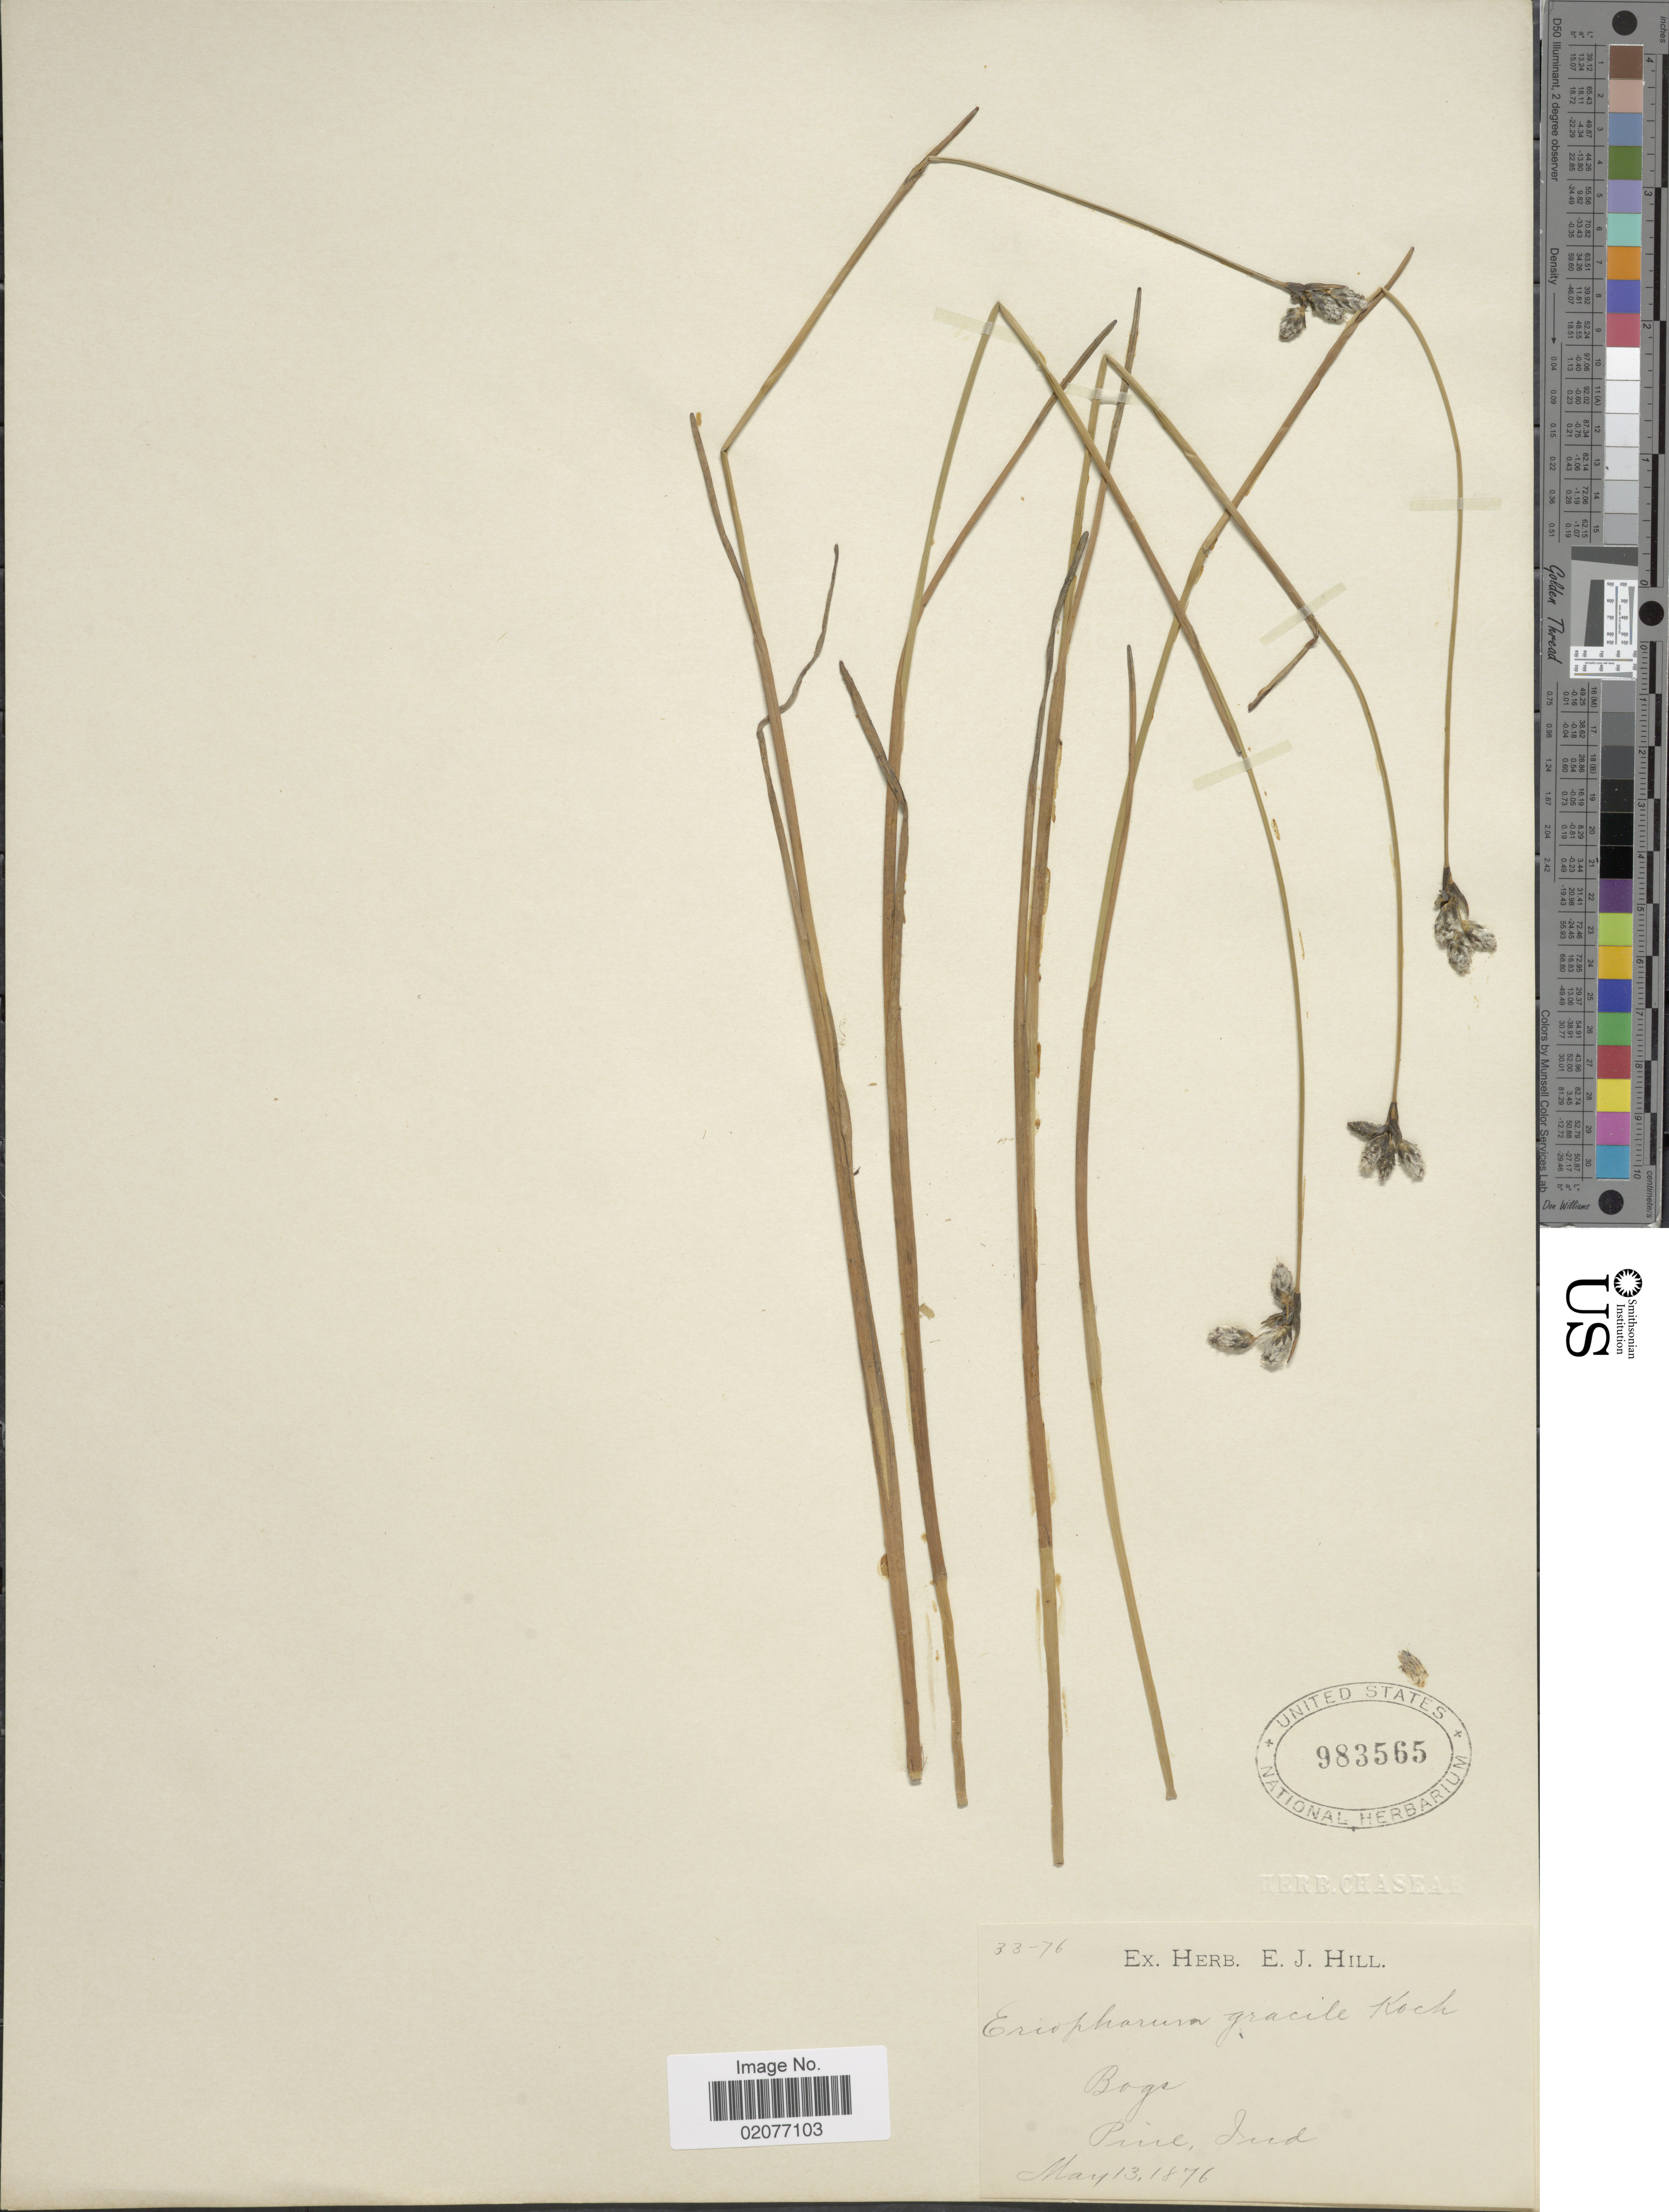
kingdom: Plantae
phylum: Tracheophyta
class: Liliopsida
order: Poales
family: Cyperaceae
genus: Eriophorum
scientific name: Eriophorum gracile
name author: W.D.J. Koch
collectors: ex herb. E.J. Hill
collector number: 33-76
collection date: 1876-05-13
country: United States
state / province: Indiana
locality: Bogs, Pine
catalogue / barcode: US 983565